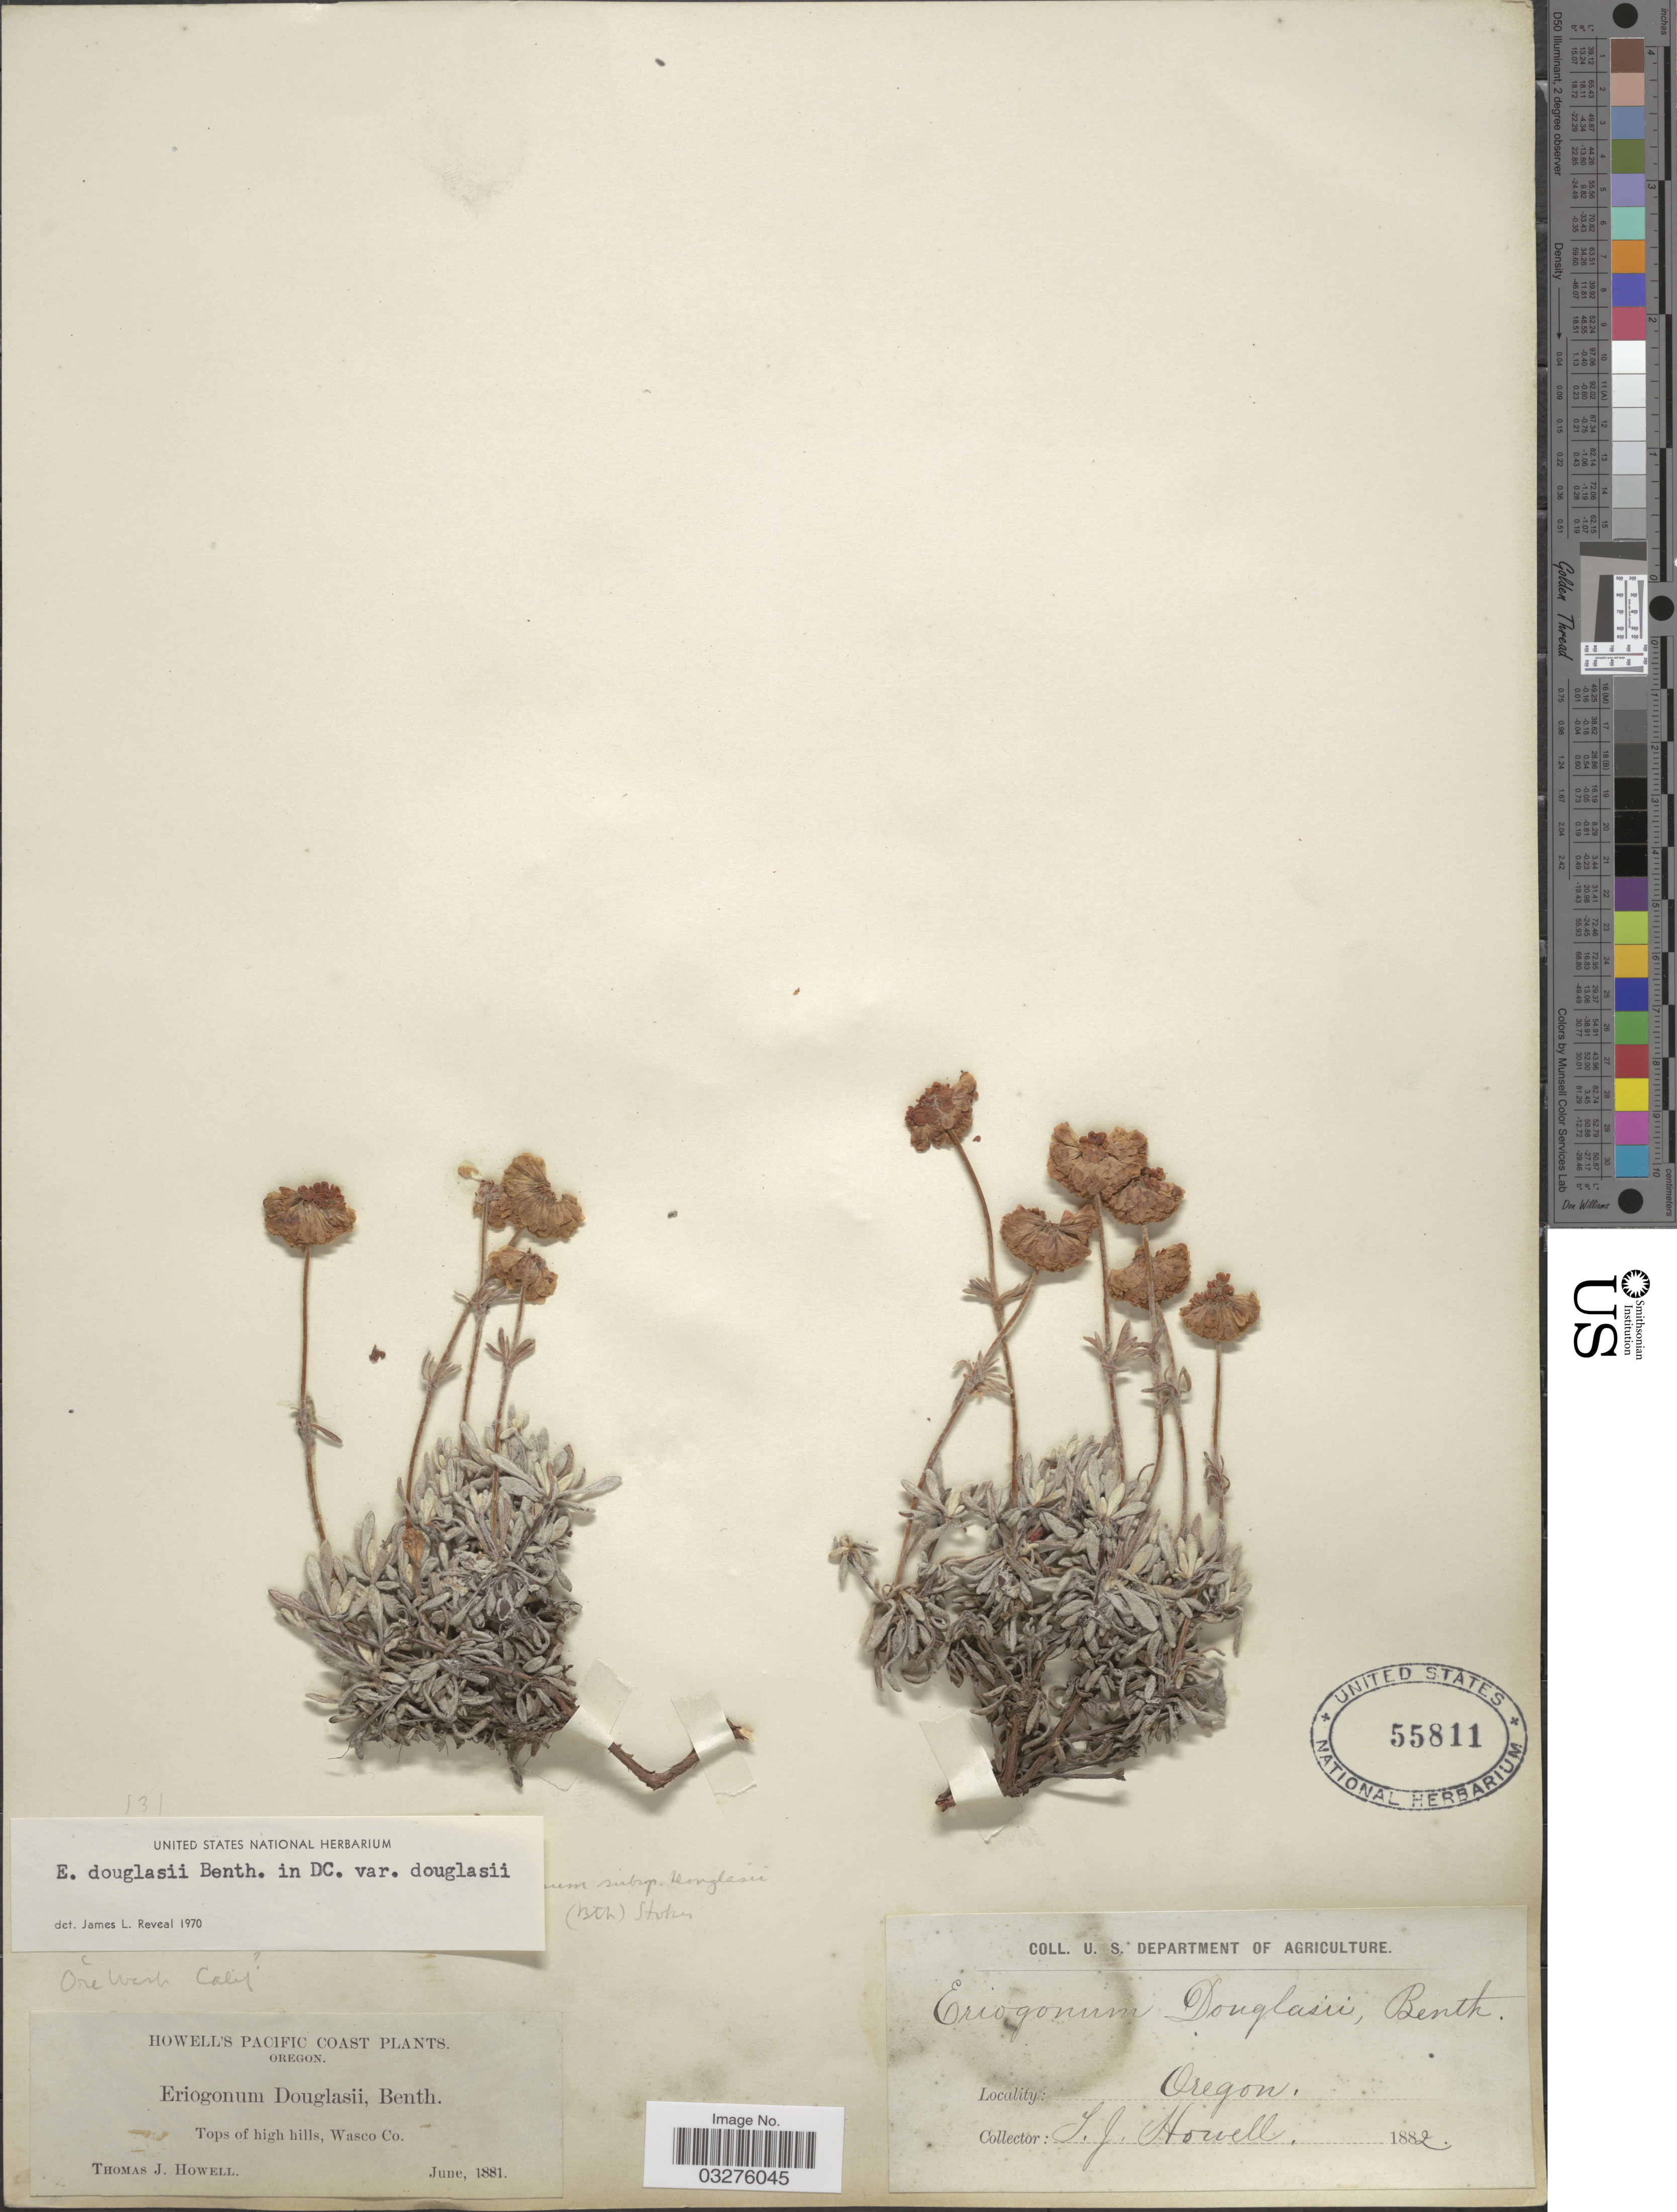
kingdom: Plantae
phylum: Tracheophyta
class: Magnoliopsida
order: Caryophyllales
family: Polygonaceae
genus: Eriogonum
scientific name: Eriogonum douglasii var. douglasii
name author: Benth.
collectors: T. J. Howell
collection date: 1881-06/1882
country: United States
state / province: Oregon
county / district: Wasco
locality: Pacific Coast. Tops of high hills, Wasco Co.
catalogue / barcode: US 55811